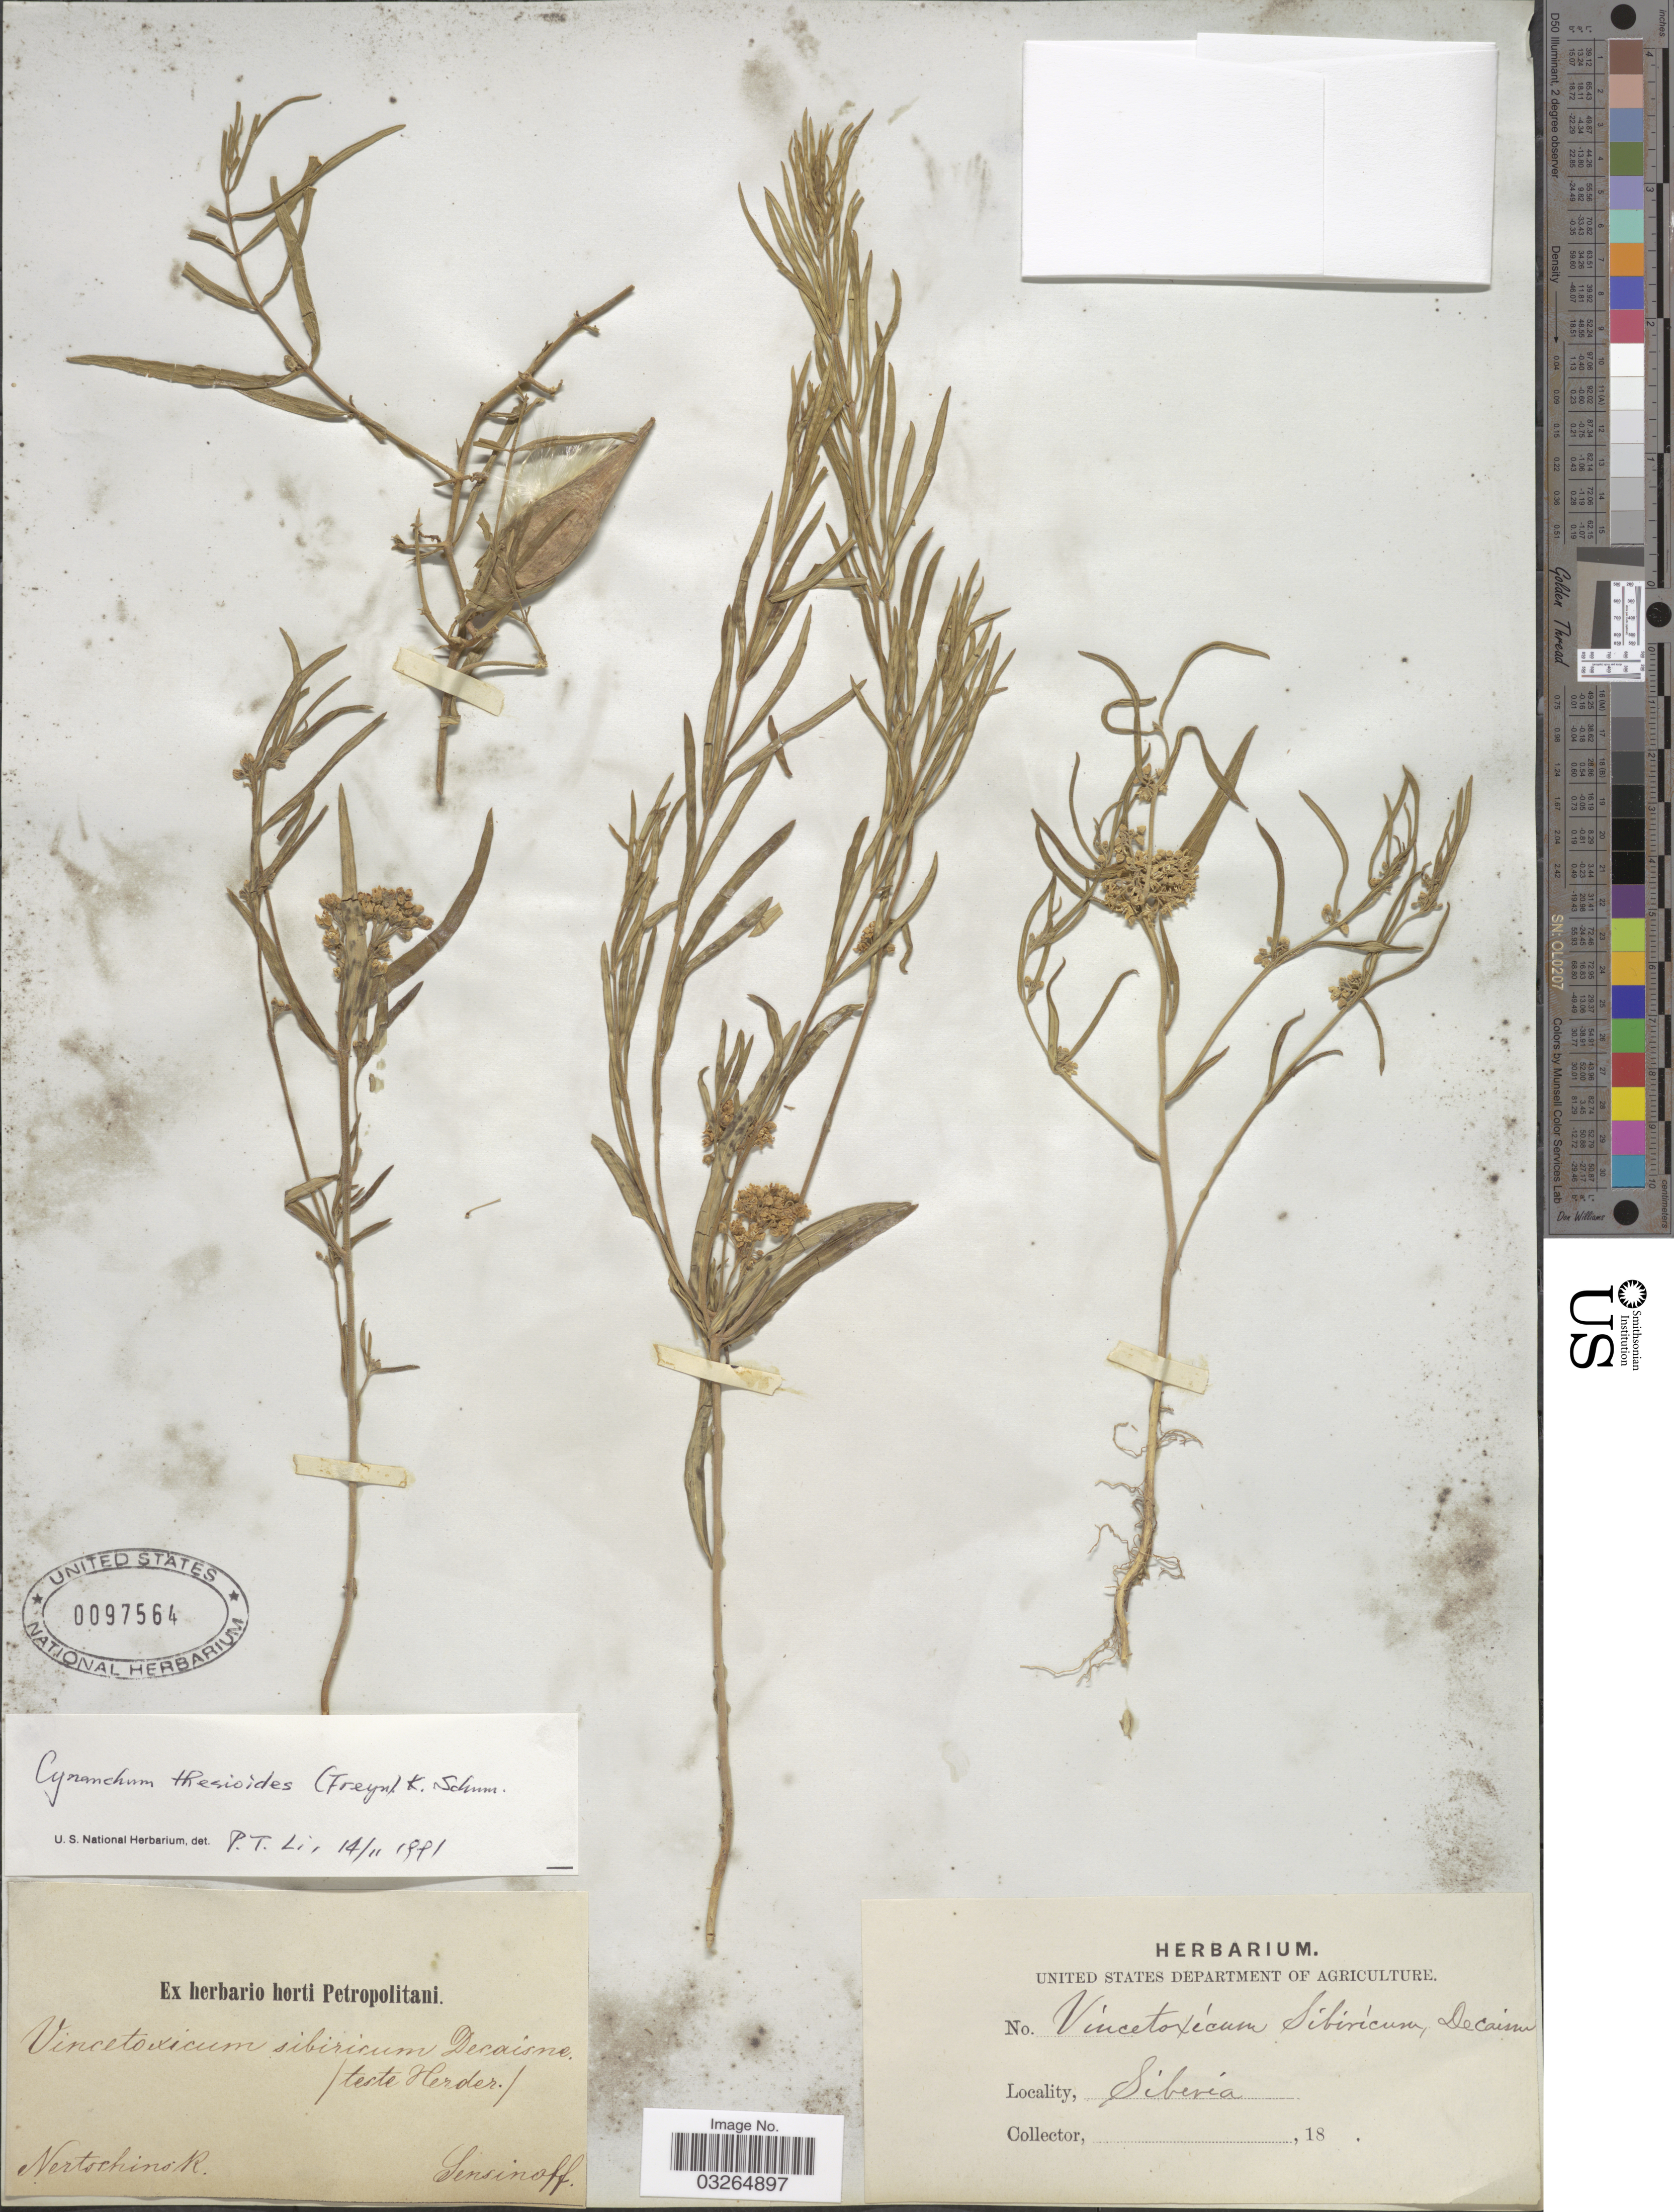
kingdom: Plantae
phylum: Tracheophyta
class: Magnoliopsida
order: Gentianales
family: Apocynaceae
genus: Cynanchum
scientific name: Cynanchum thesioides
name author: (Freyn) K. Schum.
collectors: Sensinoff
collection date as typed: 18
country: Russian Federation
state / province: Zabaykalsky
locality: Siberia. Nertschinsk R.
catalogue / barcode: US 97564